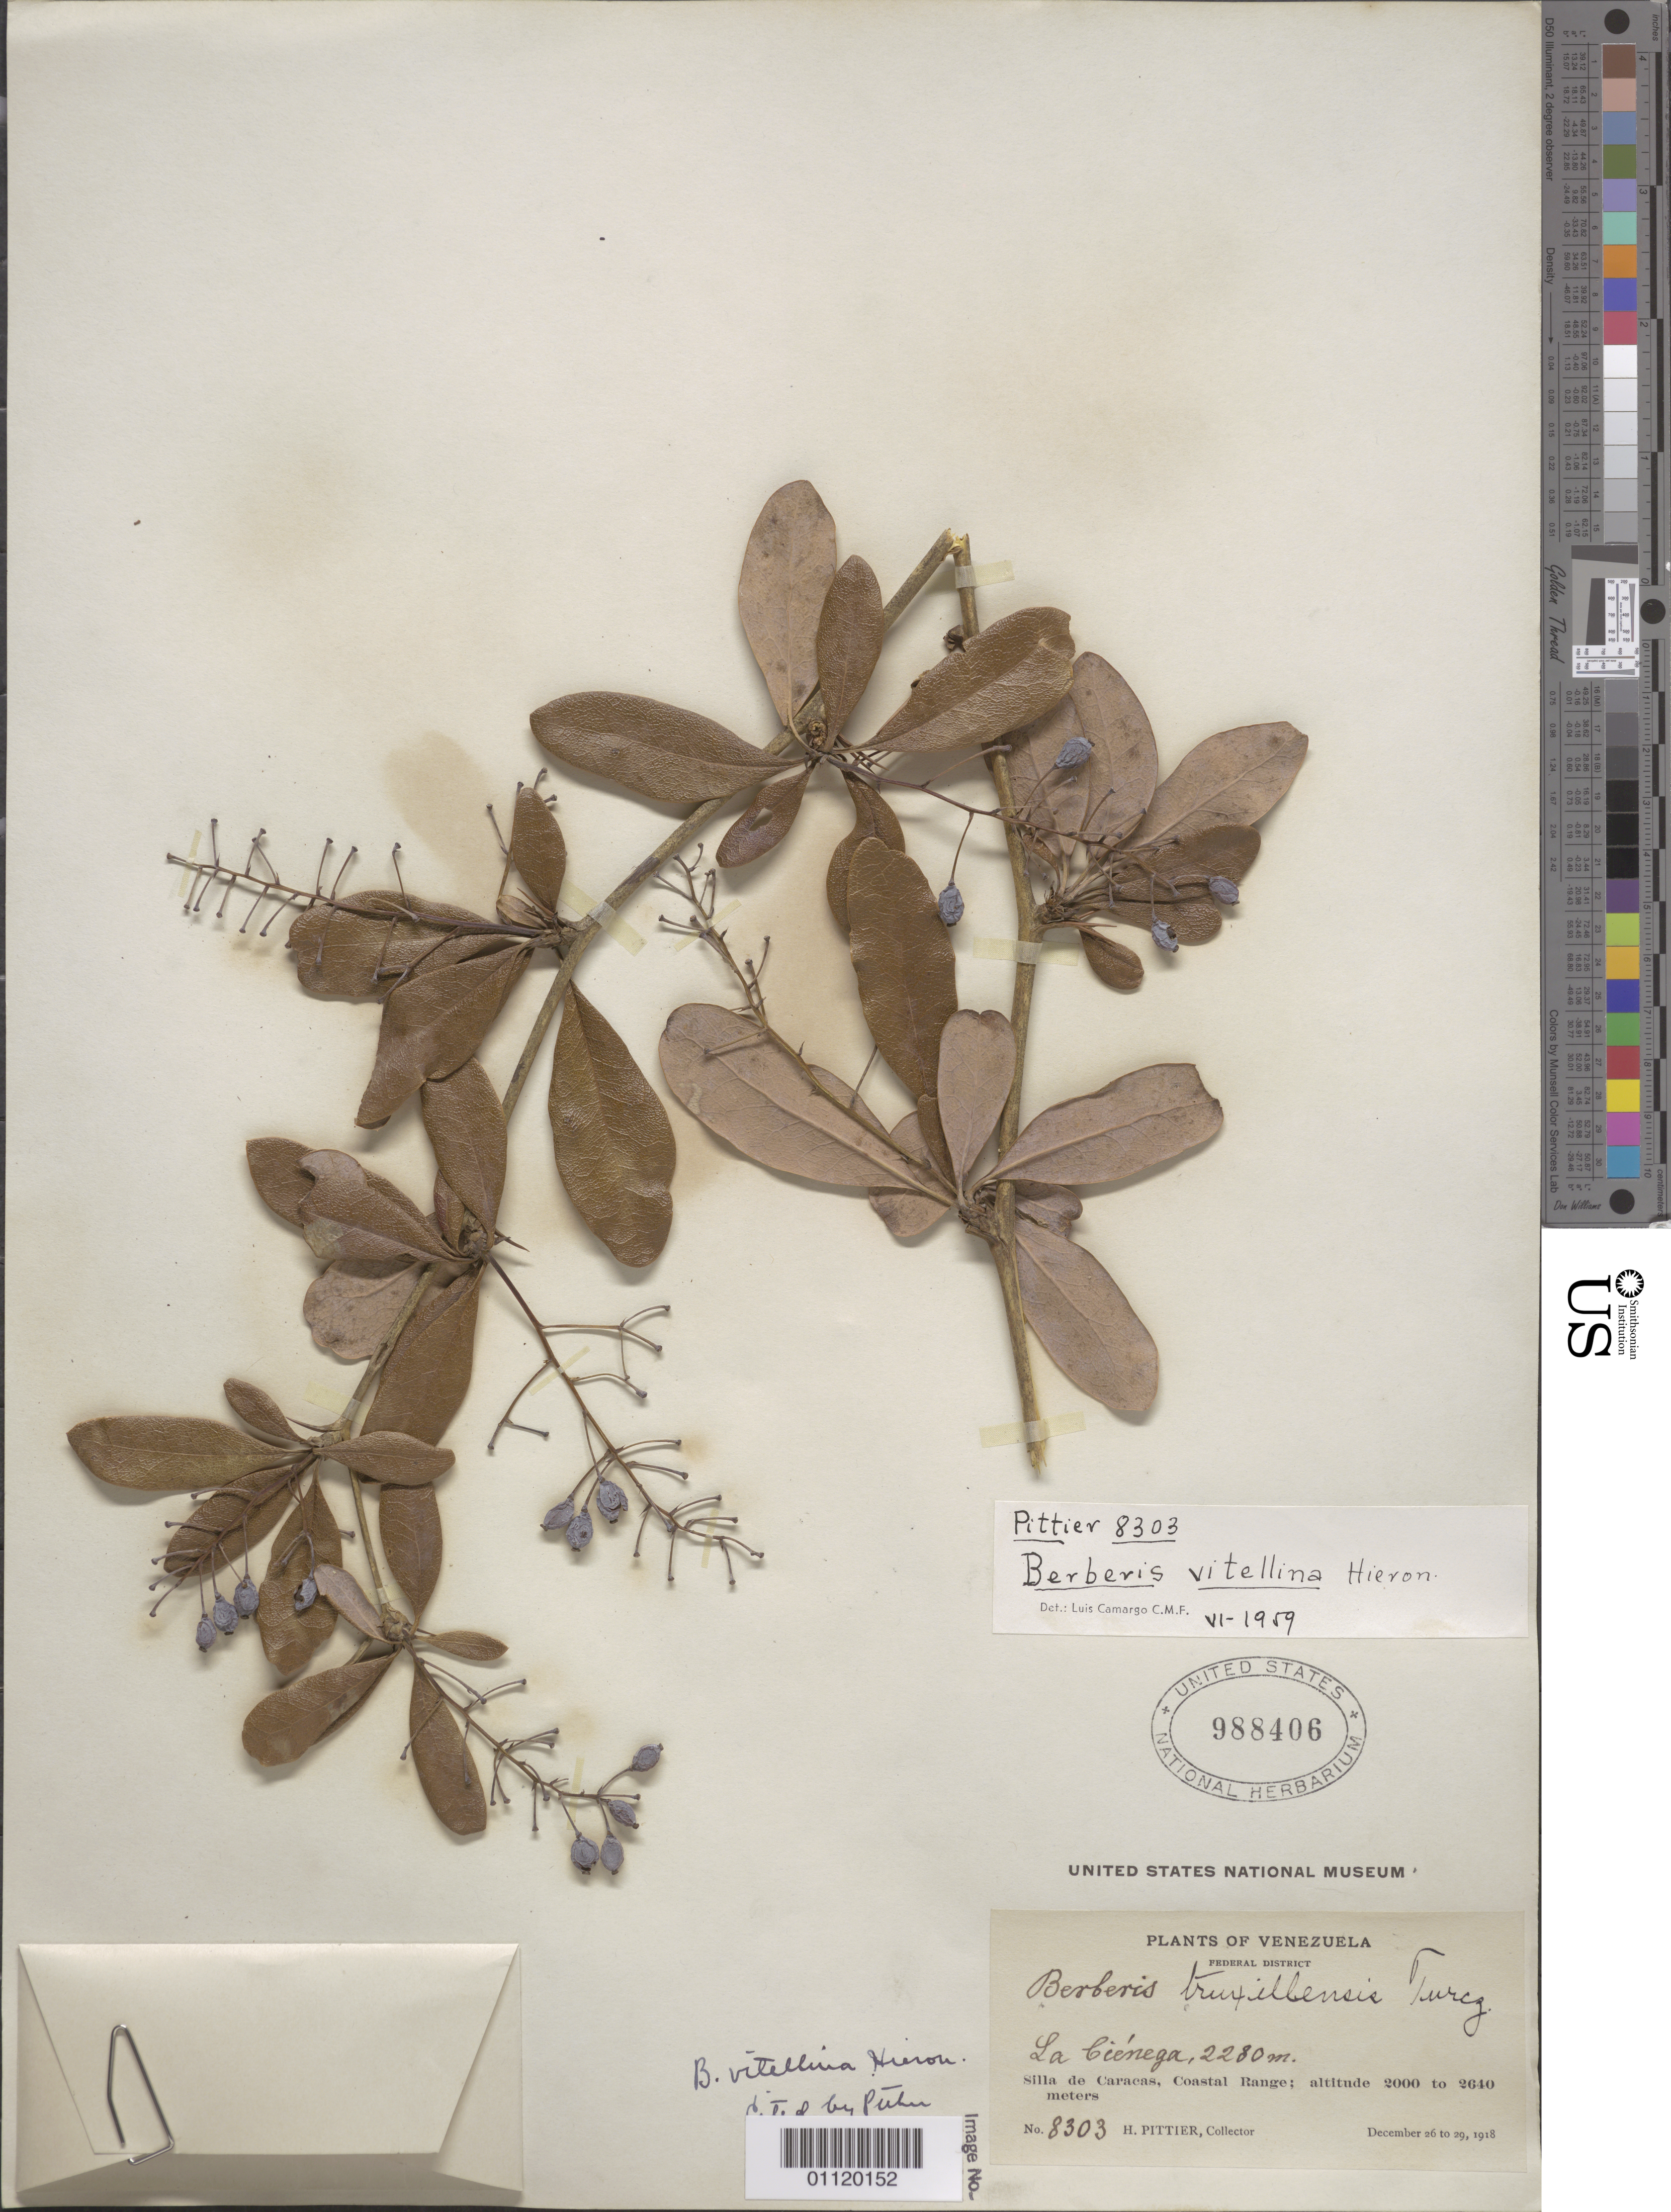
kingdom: Plantae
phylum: Tracheophyta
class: Magnoliopsida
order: Ranunculales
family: Berberidaceae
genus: Berberis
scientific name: Berberis vitellina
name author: Hieron.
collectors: H. F. Pittier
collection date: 1918-12-26/1918-12-29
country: Venezuela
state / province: Falcón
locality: Silla de Caracas, Coastal Range: La Ciénega.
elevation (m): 2280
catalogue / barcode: US 988406